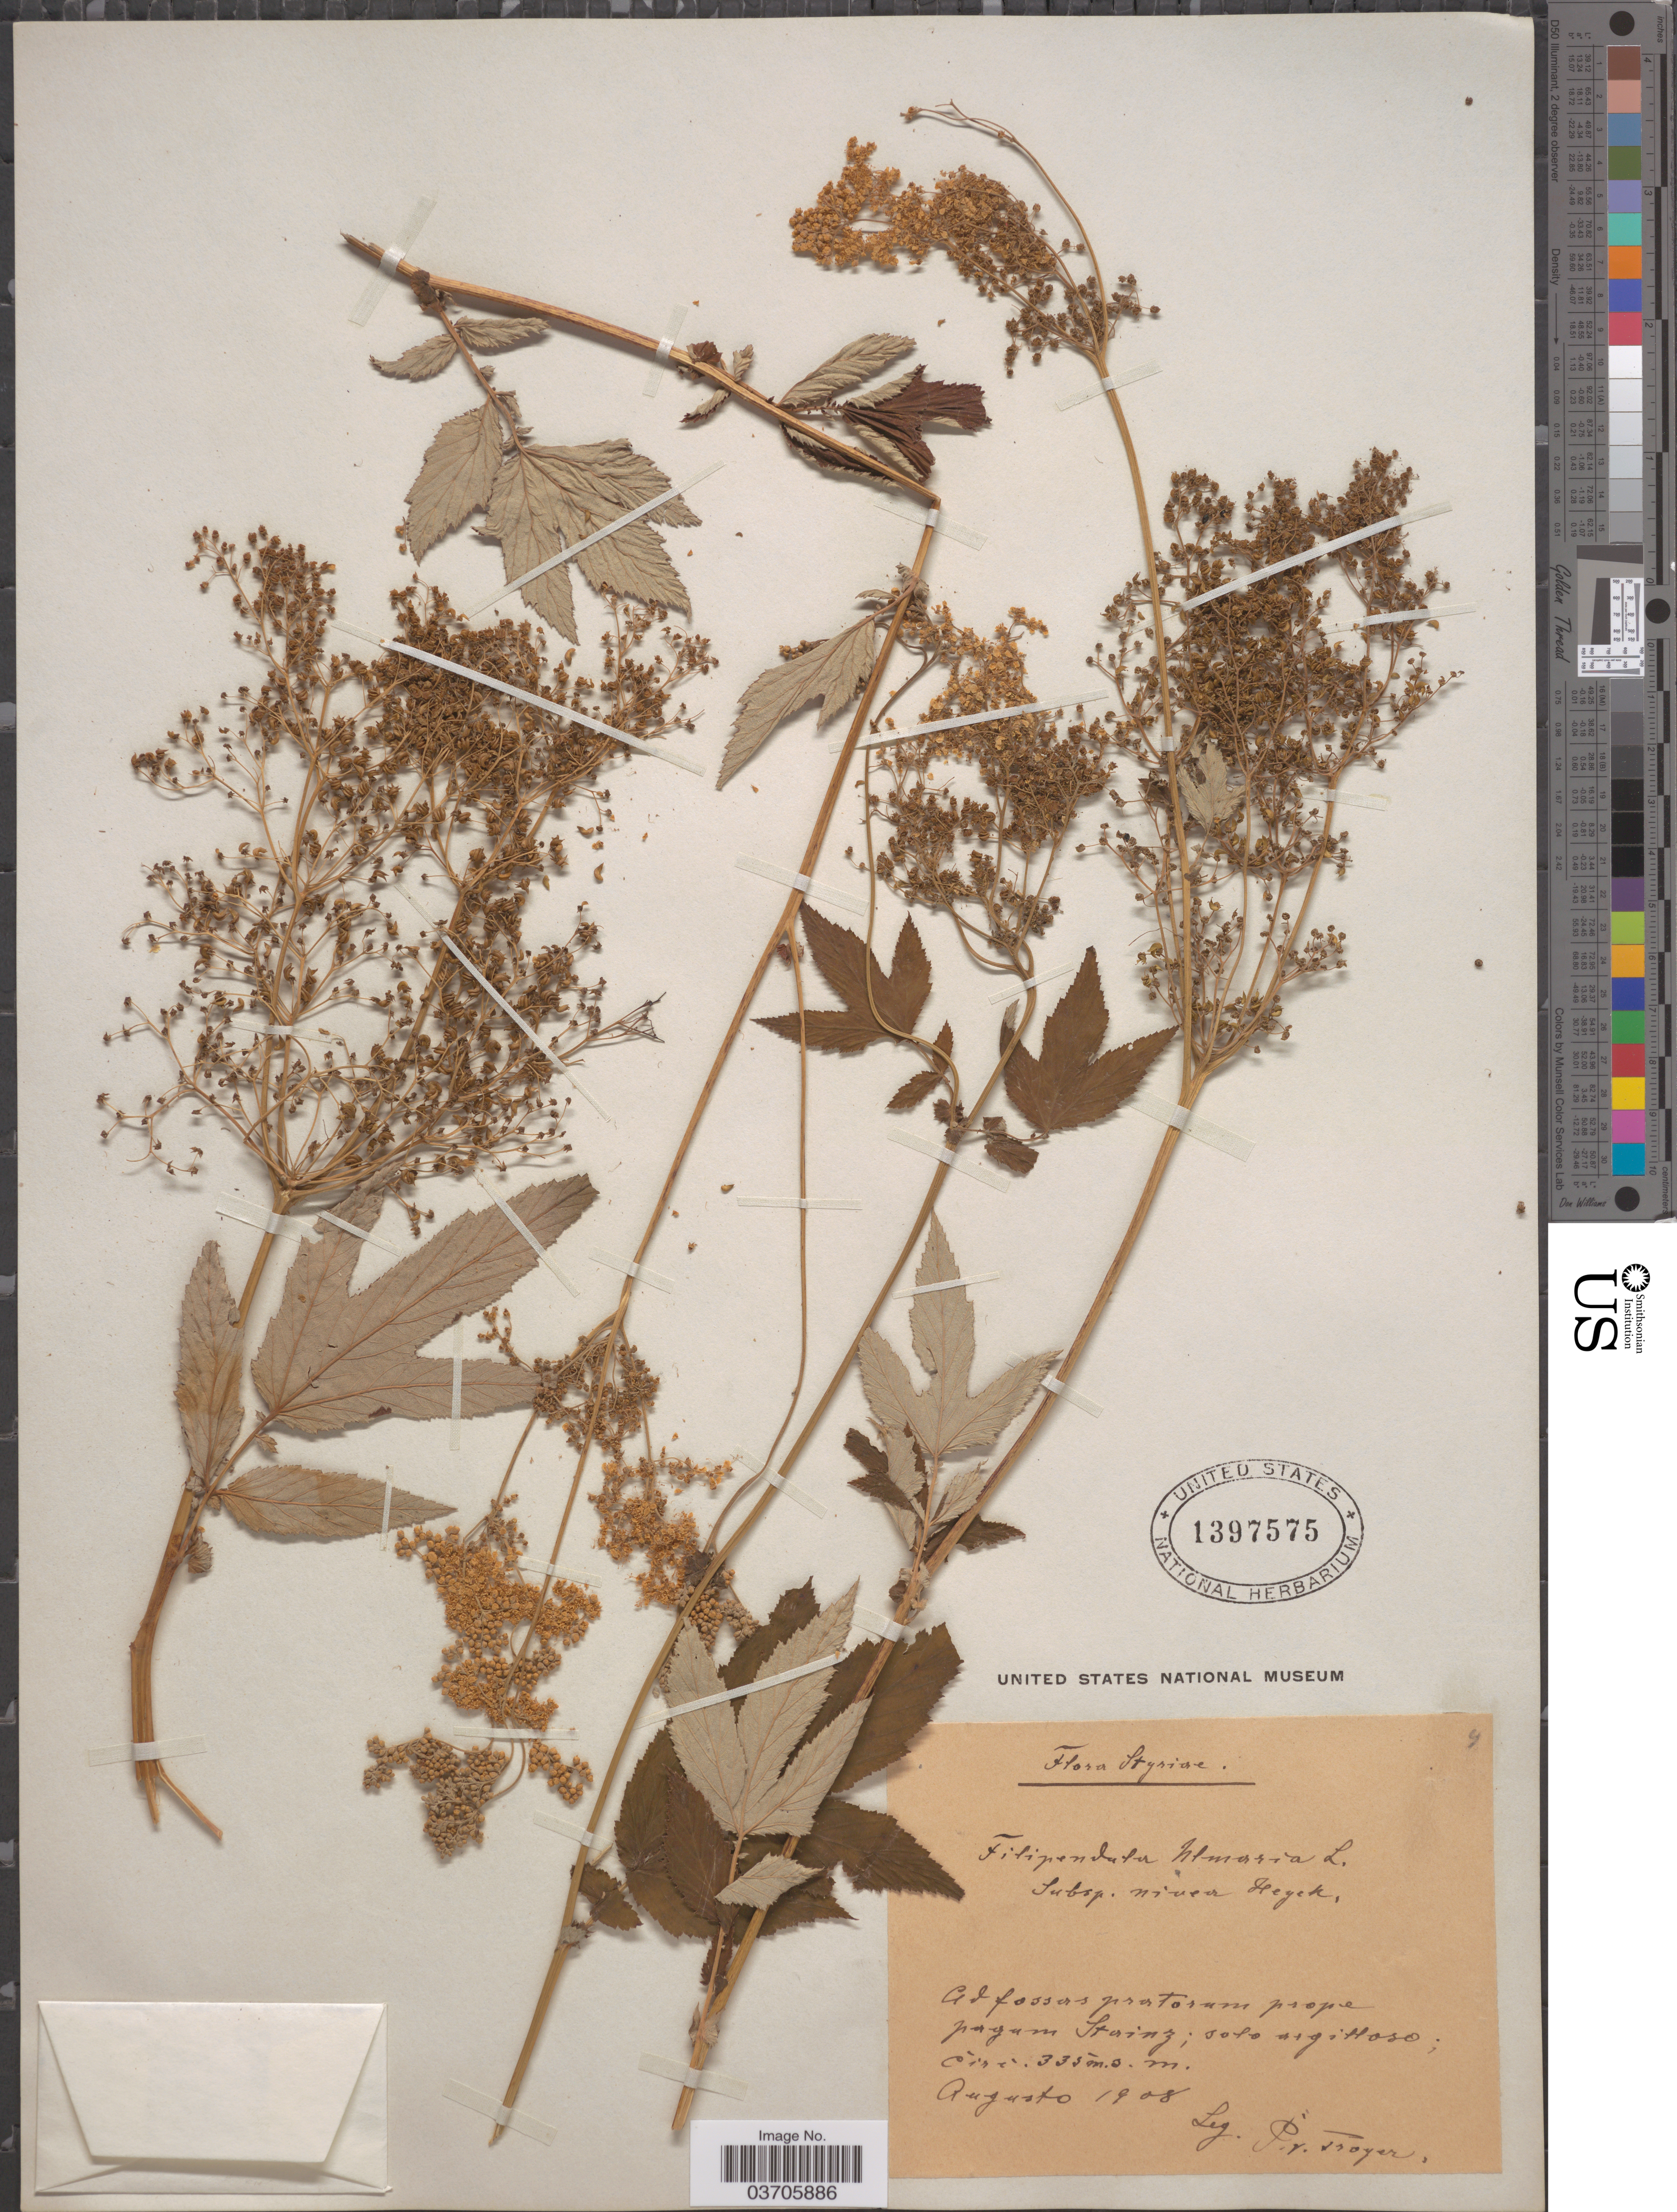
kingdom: Plantae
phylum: Tracheophyta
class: Magnoliopsida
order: Rosales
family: Rosaceae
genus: Filipendula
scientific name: Filipendula ulmaria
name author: (L.) Maxim.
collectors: P. V. Troyer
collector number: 4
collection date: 1908-08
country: Austria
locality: Styriae. Ad fossers prertorum rope pagum Sterinz. [interpreted]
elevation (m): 335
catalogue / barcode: US 1397575